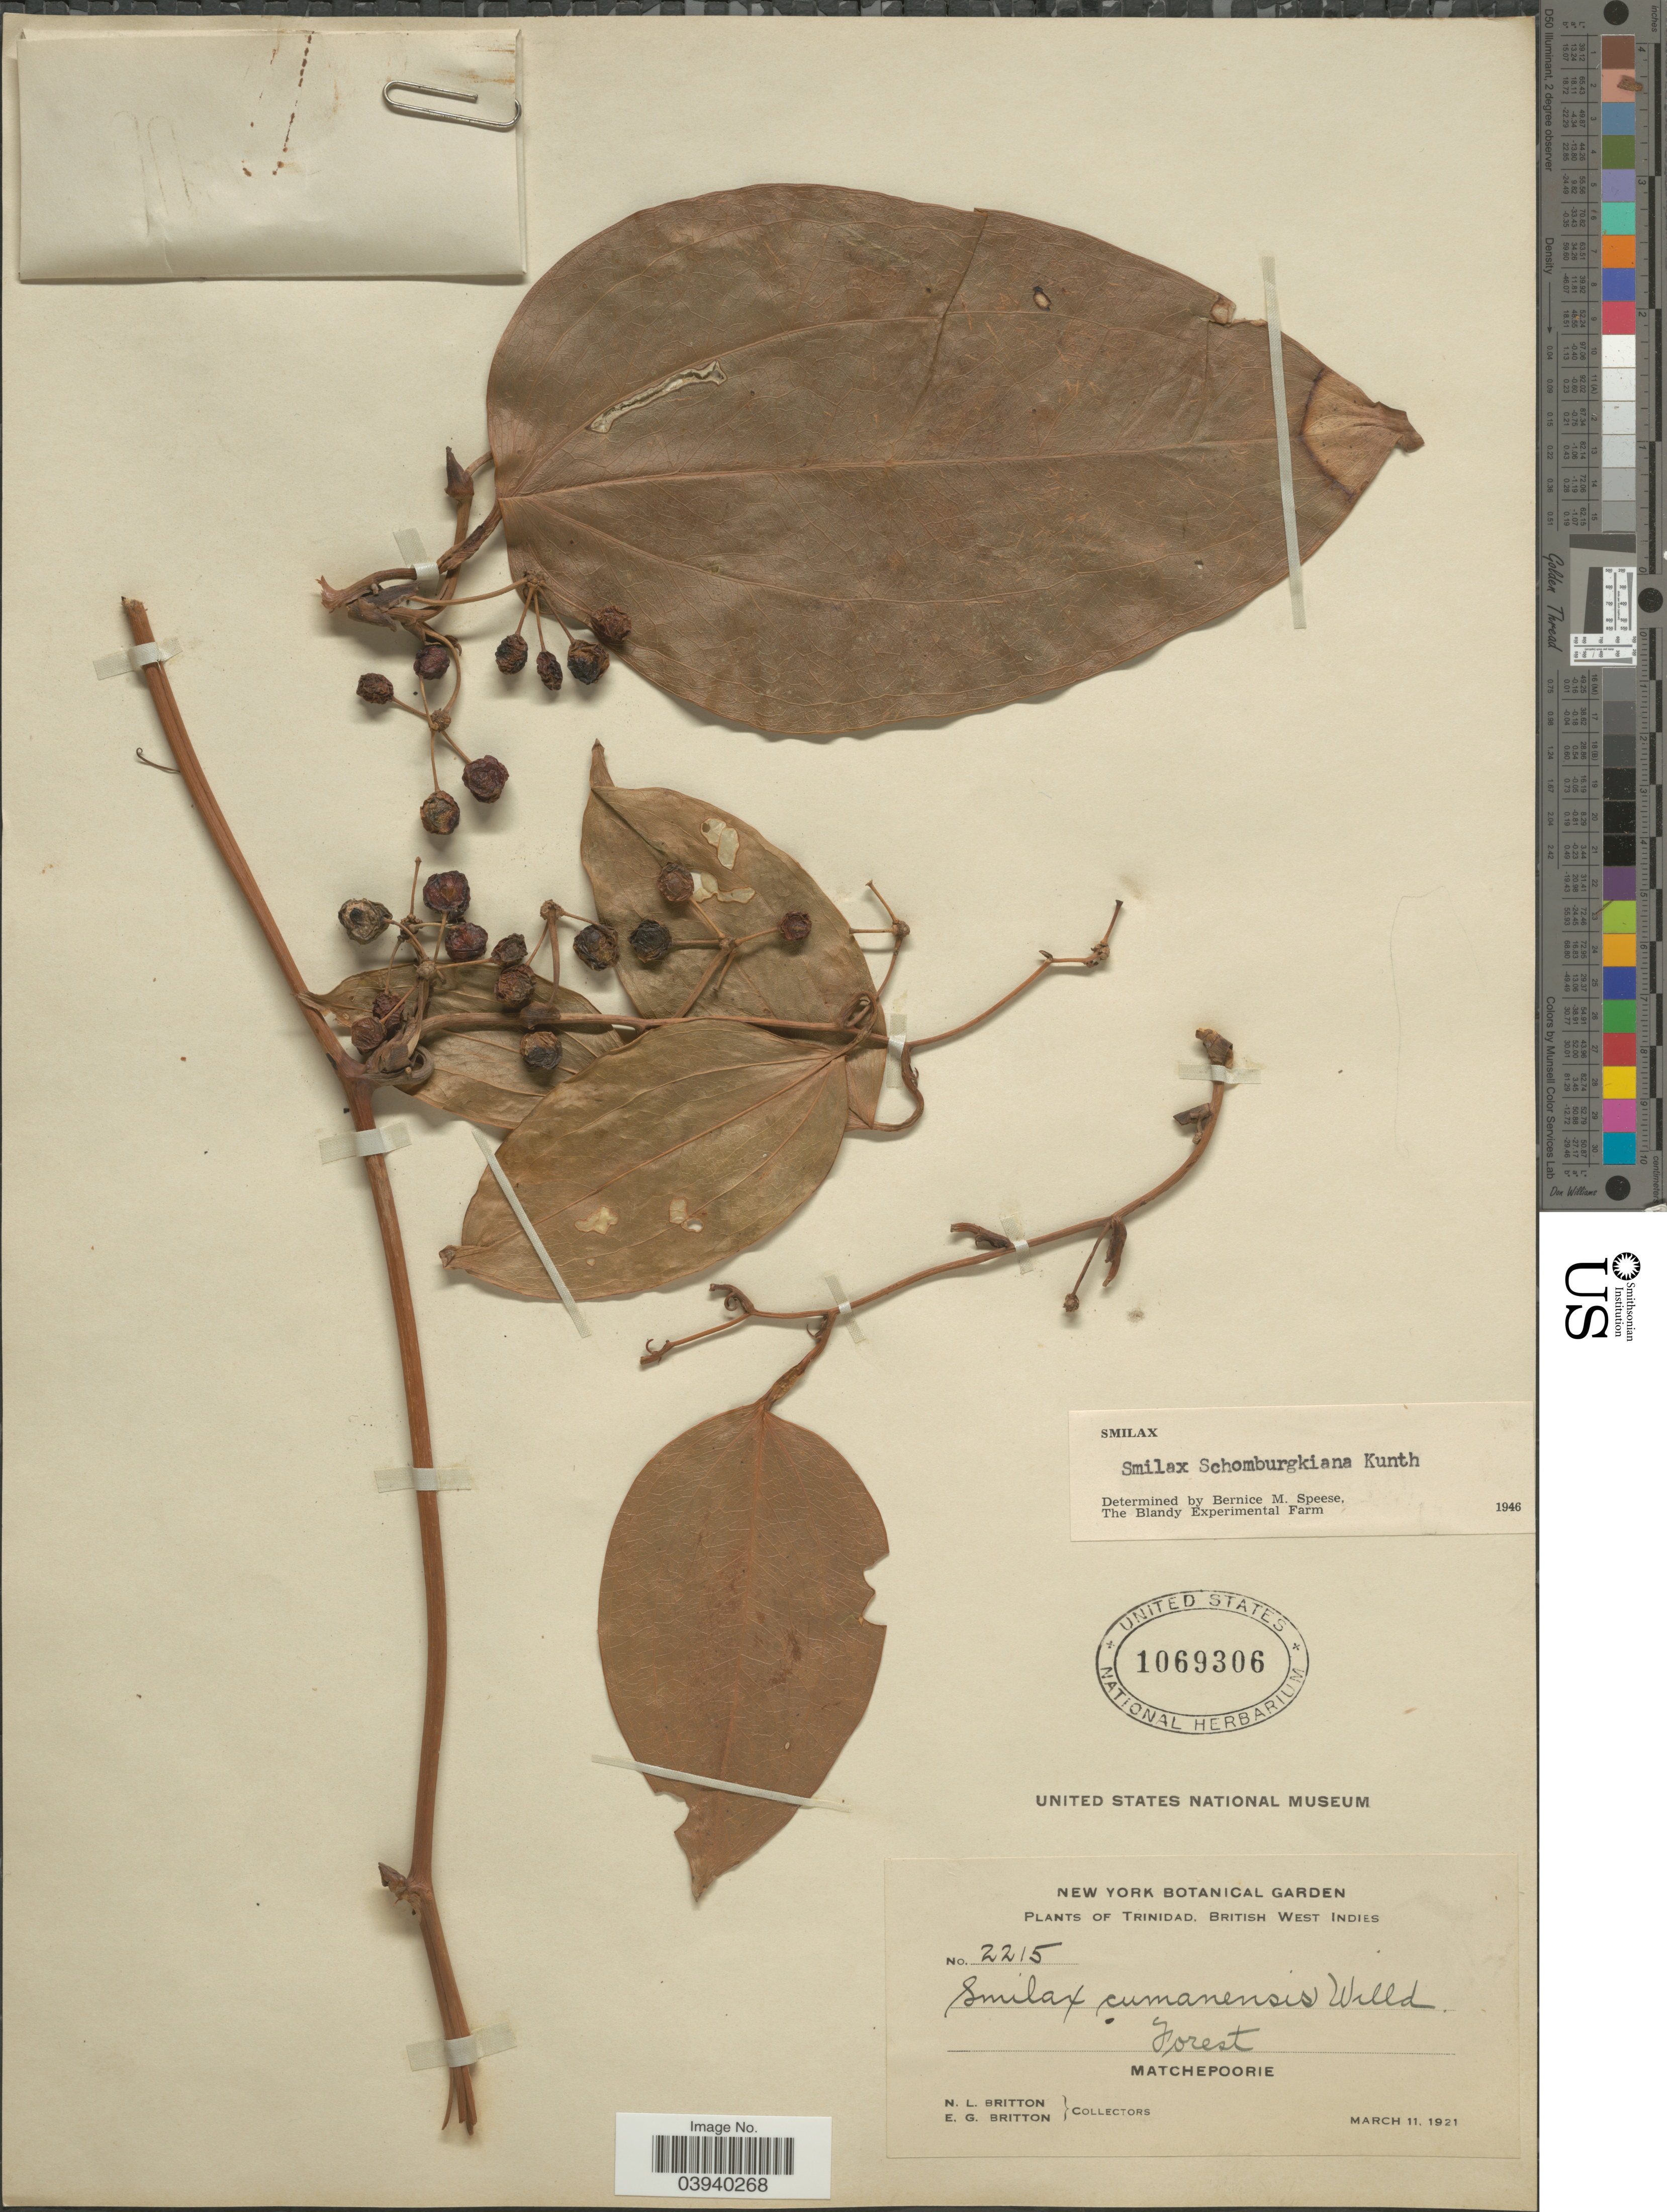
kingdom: Plantae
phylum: Tracheophyta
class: Liliopsida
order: Liliales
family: Smilacaceae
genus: Smilax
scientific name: Smilax schomburgkiana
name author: Kunth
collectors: Mrs. N. L. Britton & E. G. Britton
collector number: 2215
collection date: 1921-03-11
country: Trinidad and Tobago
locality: Trinidad, British West Indies. Matchepoorie.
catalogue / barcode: US 1069306